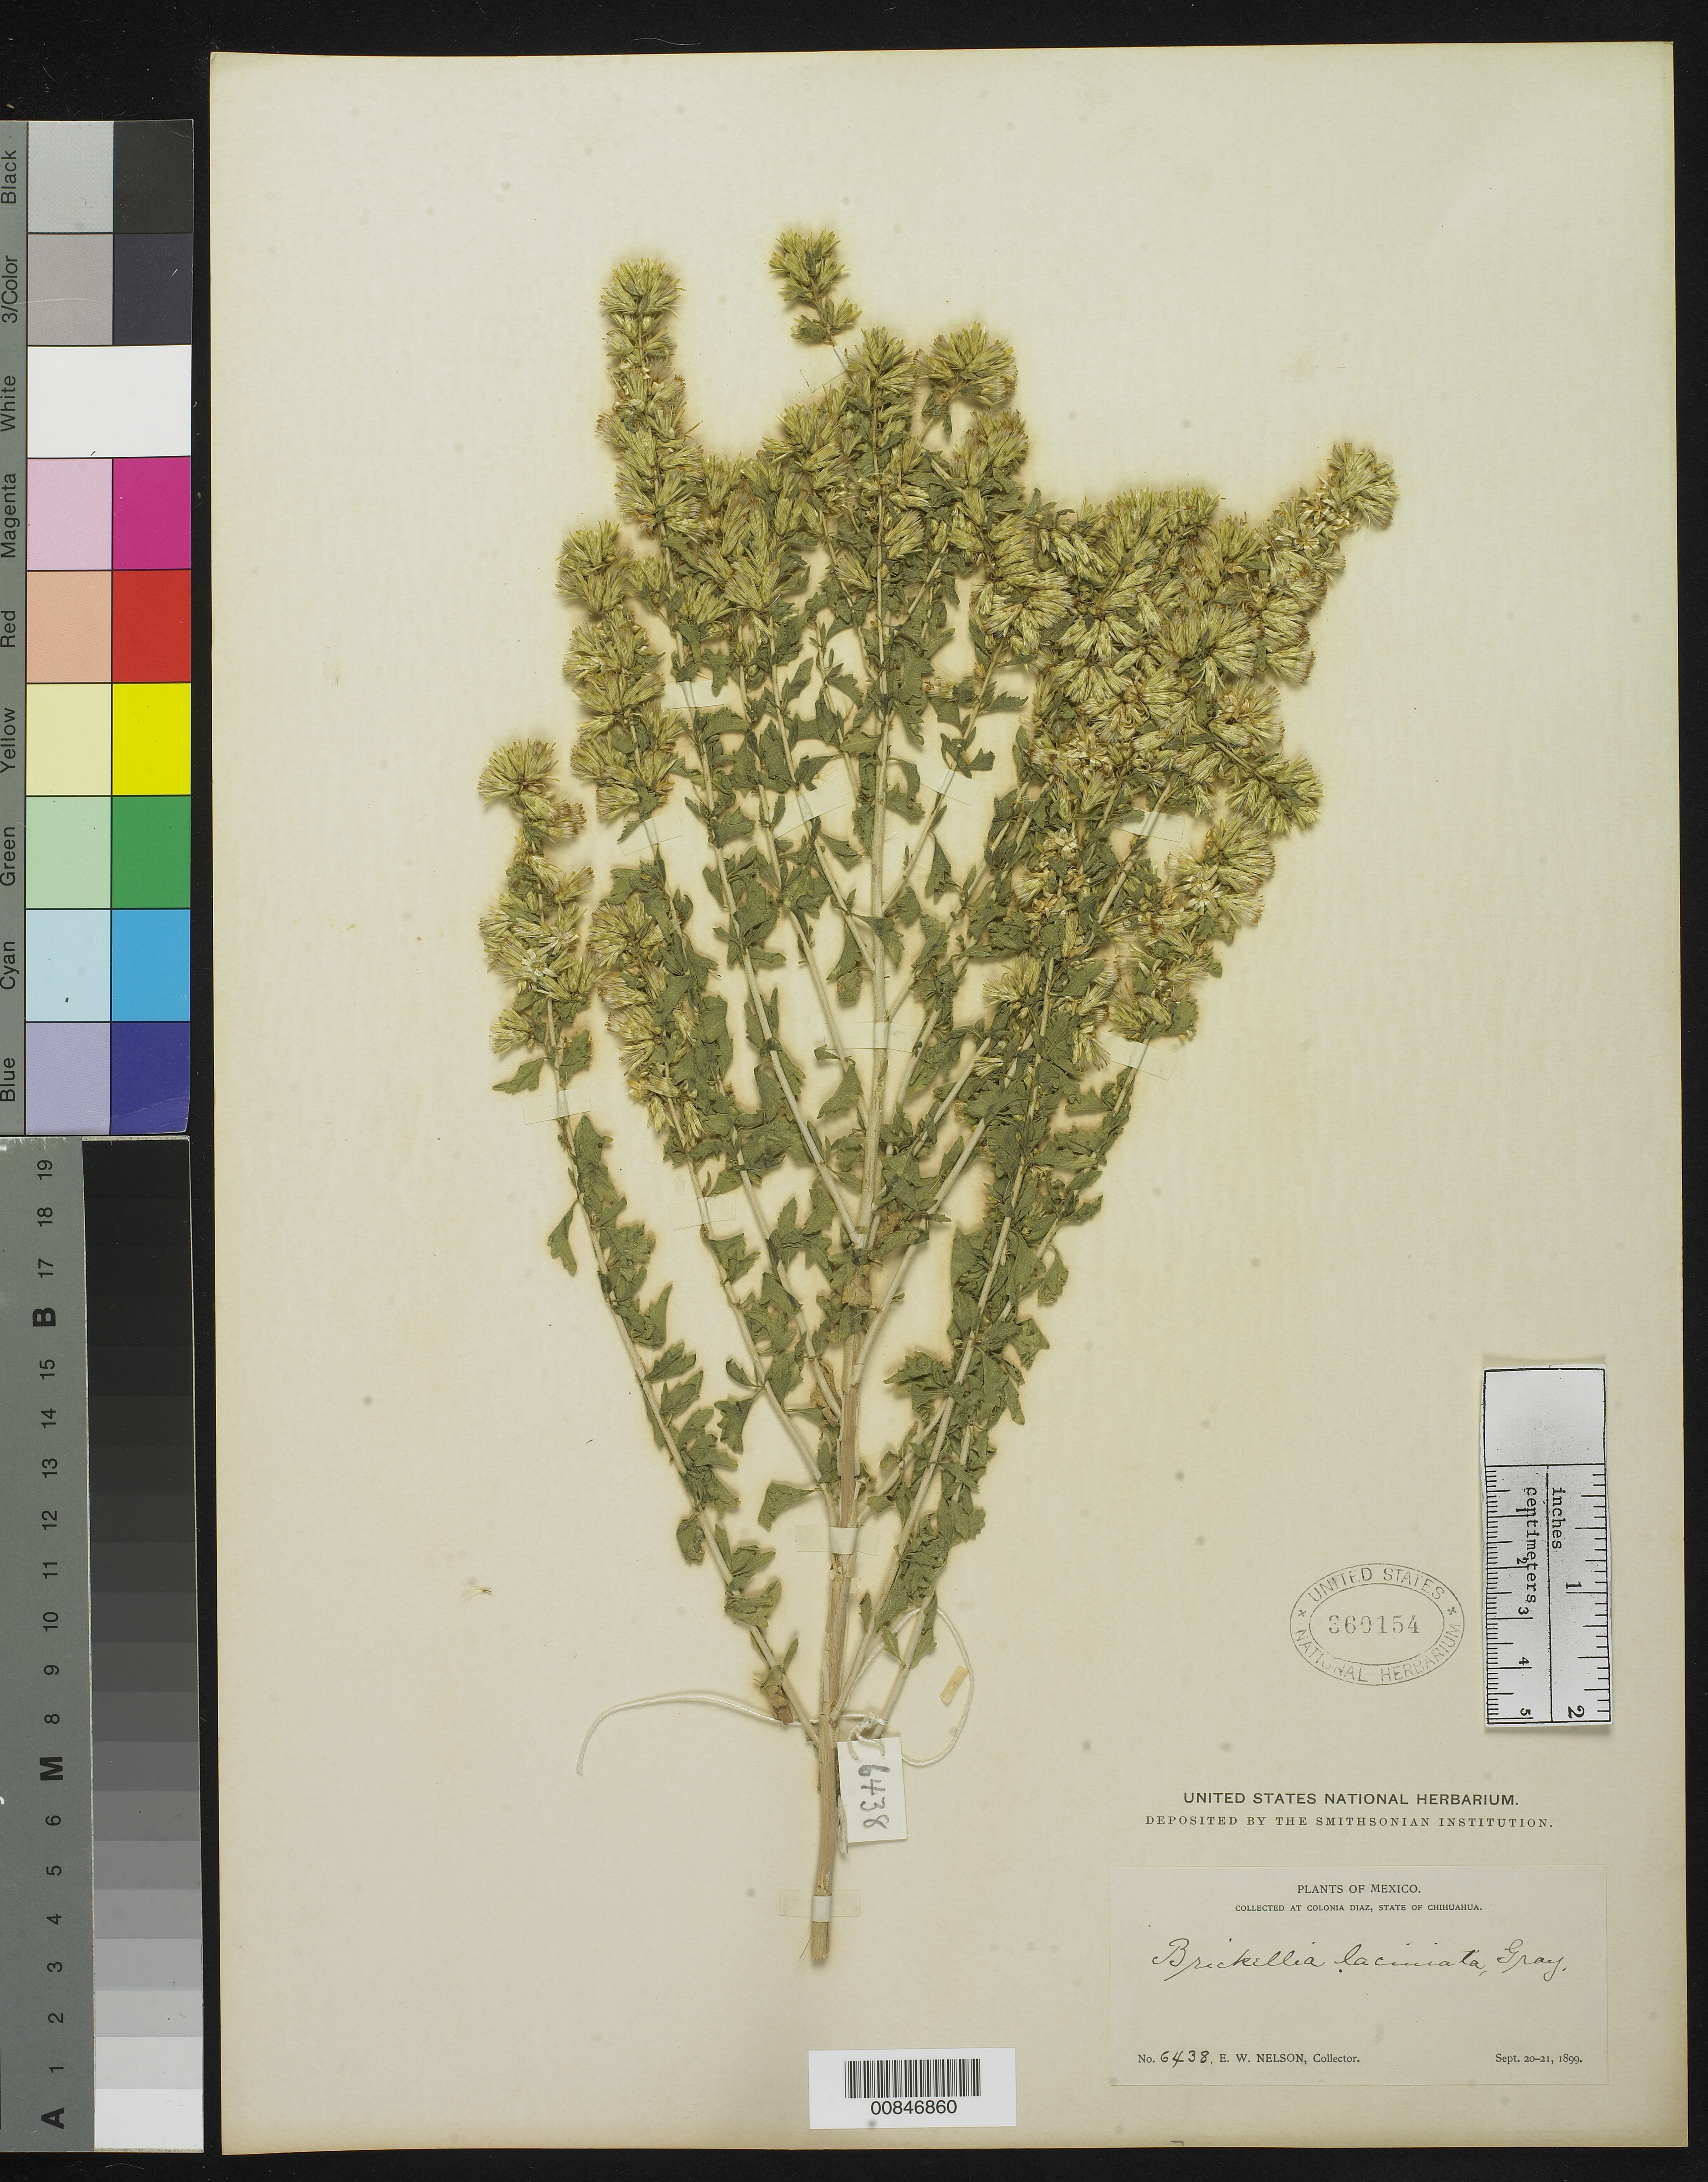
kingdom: Plantae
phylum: Tracheophyta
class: Magnoliopsida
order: Asterales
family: Asteraceae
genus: Brickellia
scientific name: Brickellia laciniata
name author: A. Gray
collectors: E. W. Nelson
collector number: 6438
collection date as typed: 20 Sep 1899 to 21 Sep 1899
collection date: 1899-09-20/1899-09-21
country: Mexico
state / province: Chihuahua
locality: Colonia Díaz, Chihuahua.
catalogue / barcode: US 360154